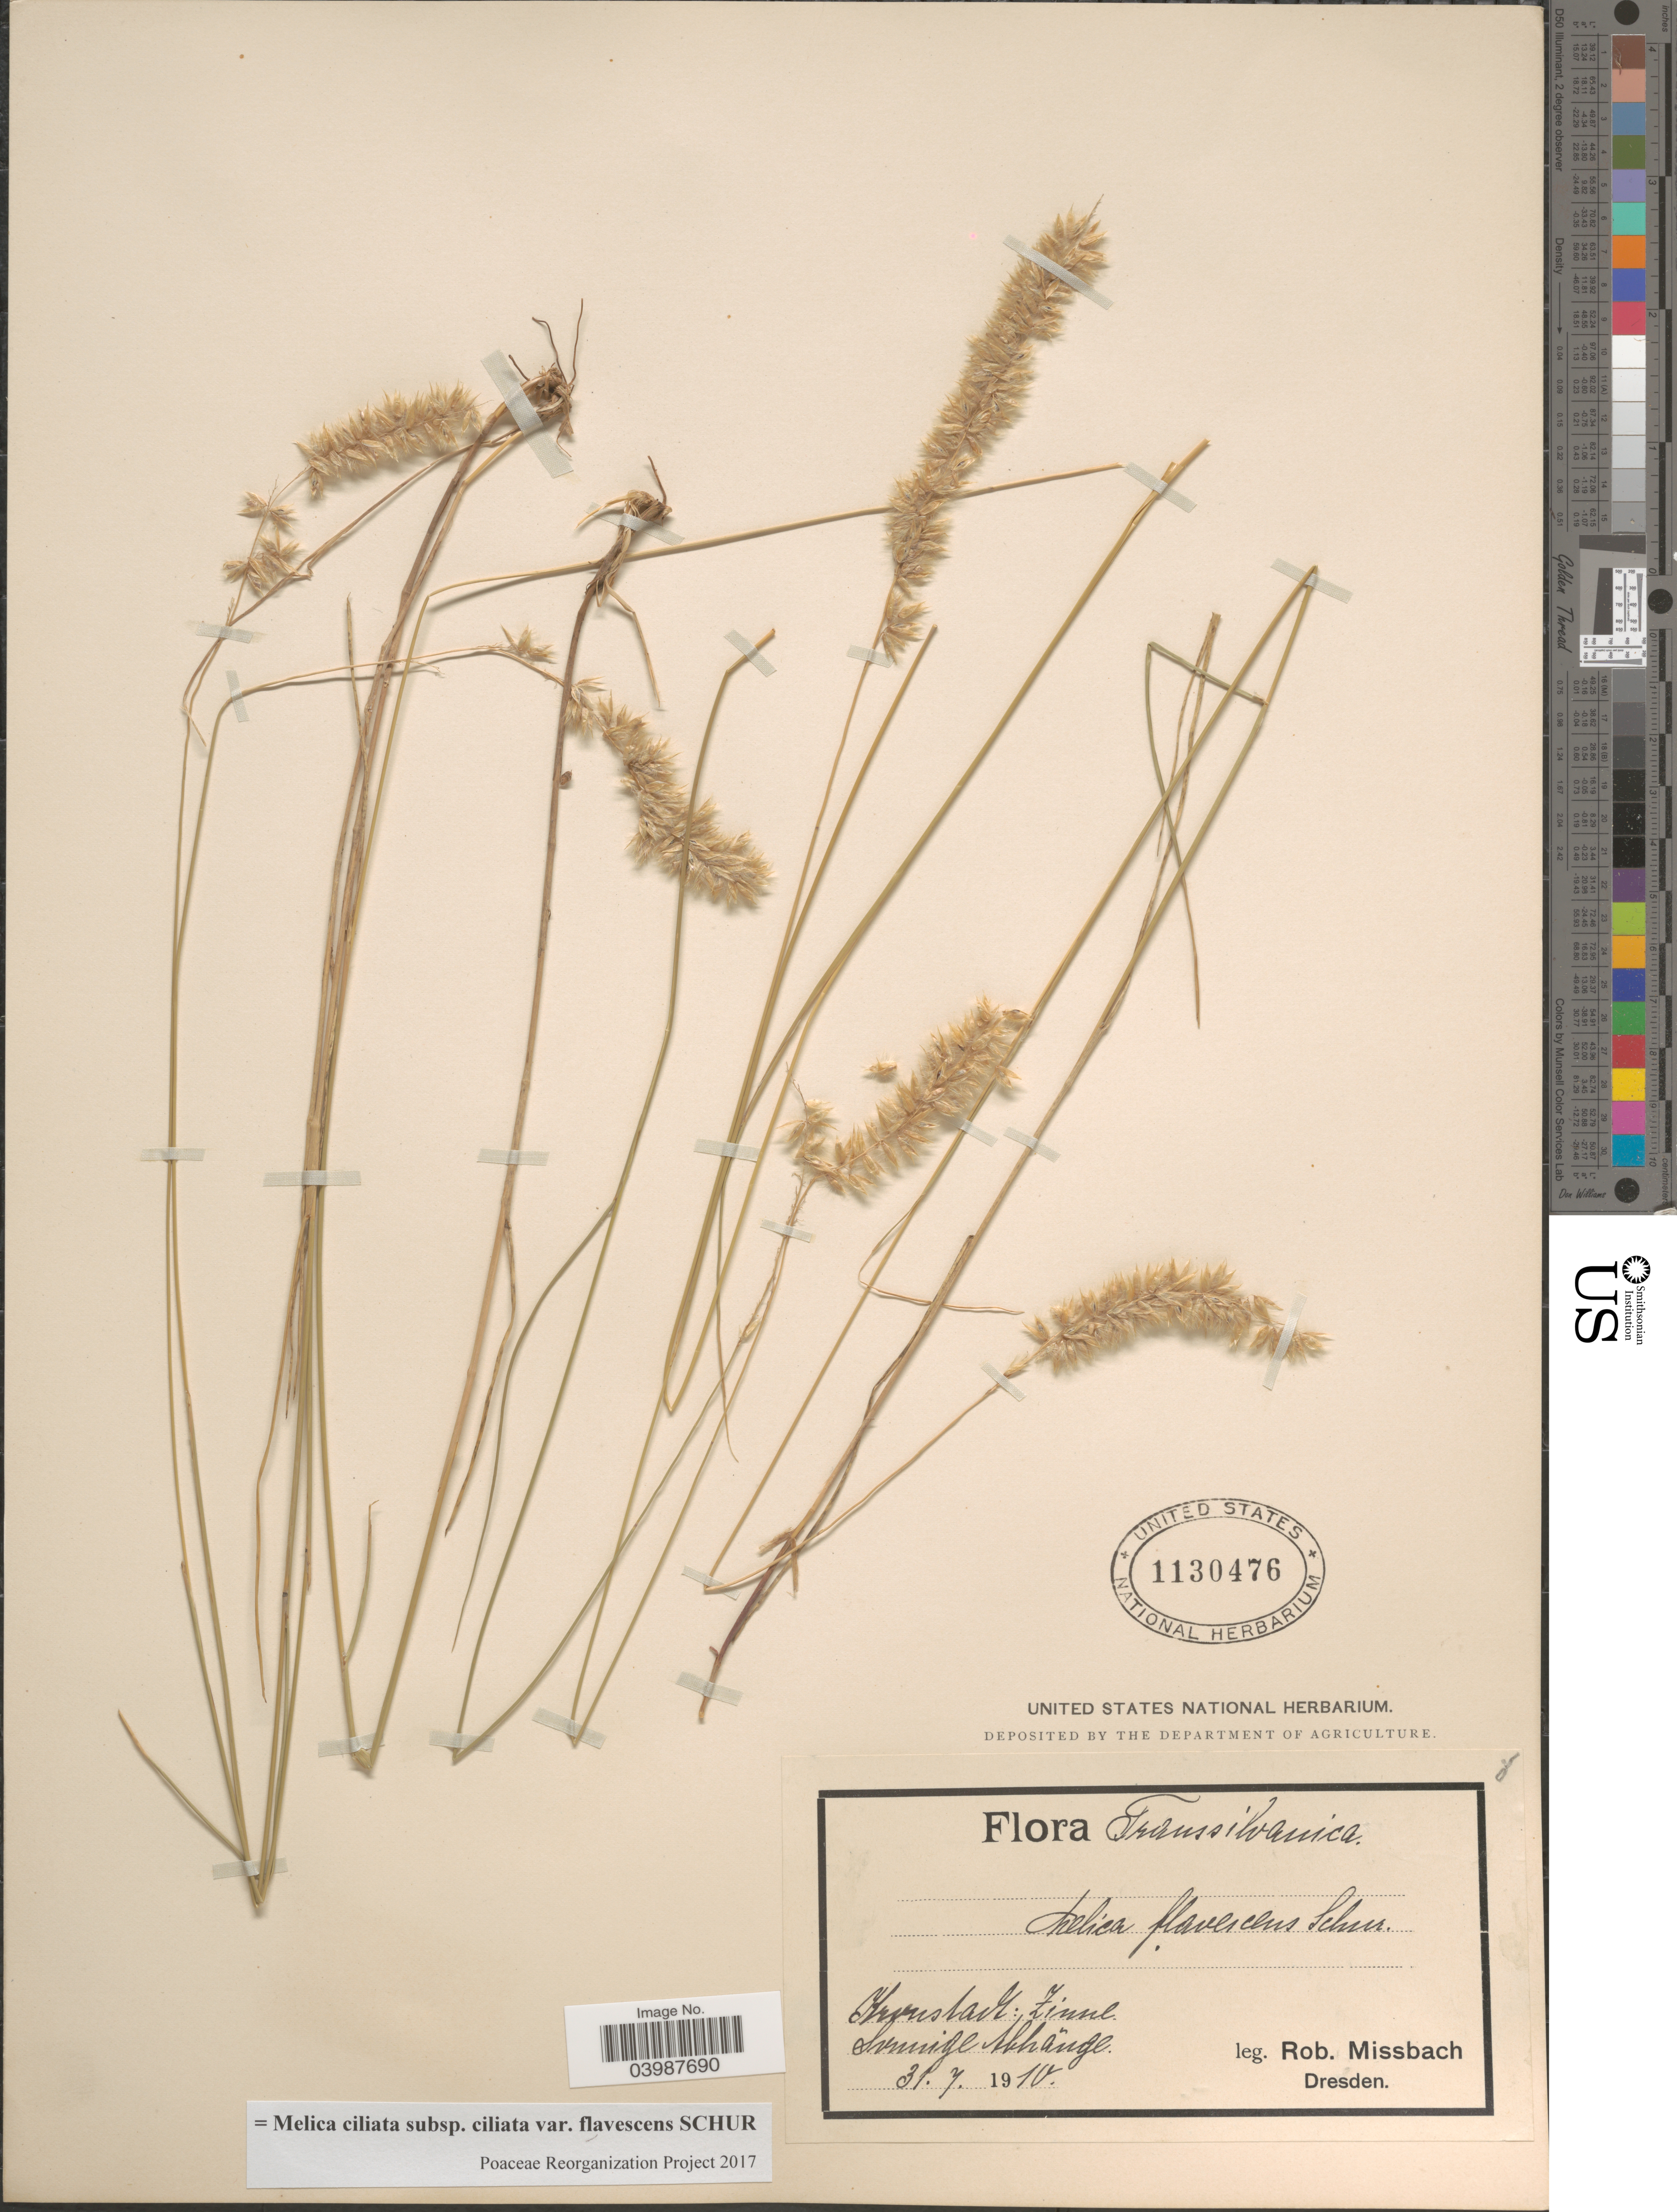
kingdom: Plantae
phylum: Tracheophyta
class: Liliopsida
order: Poales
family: Poaceae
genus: Melica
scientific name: Melica ciliata subsp. ciliata var. flavescens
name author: Schur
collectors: R. Missbach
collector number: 8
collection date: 1910-07-31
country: Romania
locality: Transsilvanica. Krvistadl: Zinne. Sonnige Abhänge.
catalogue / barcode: US 1130476